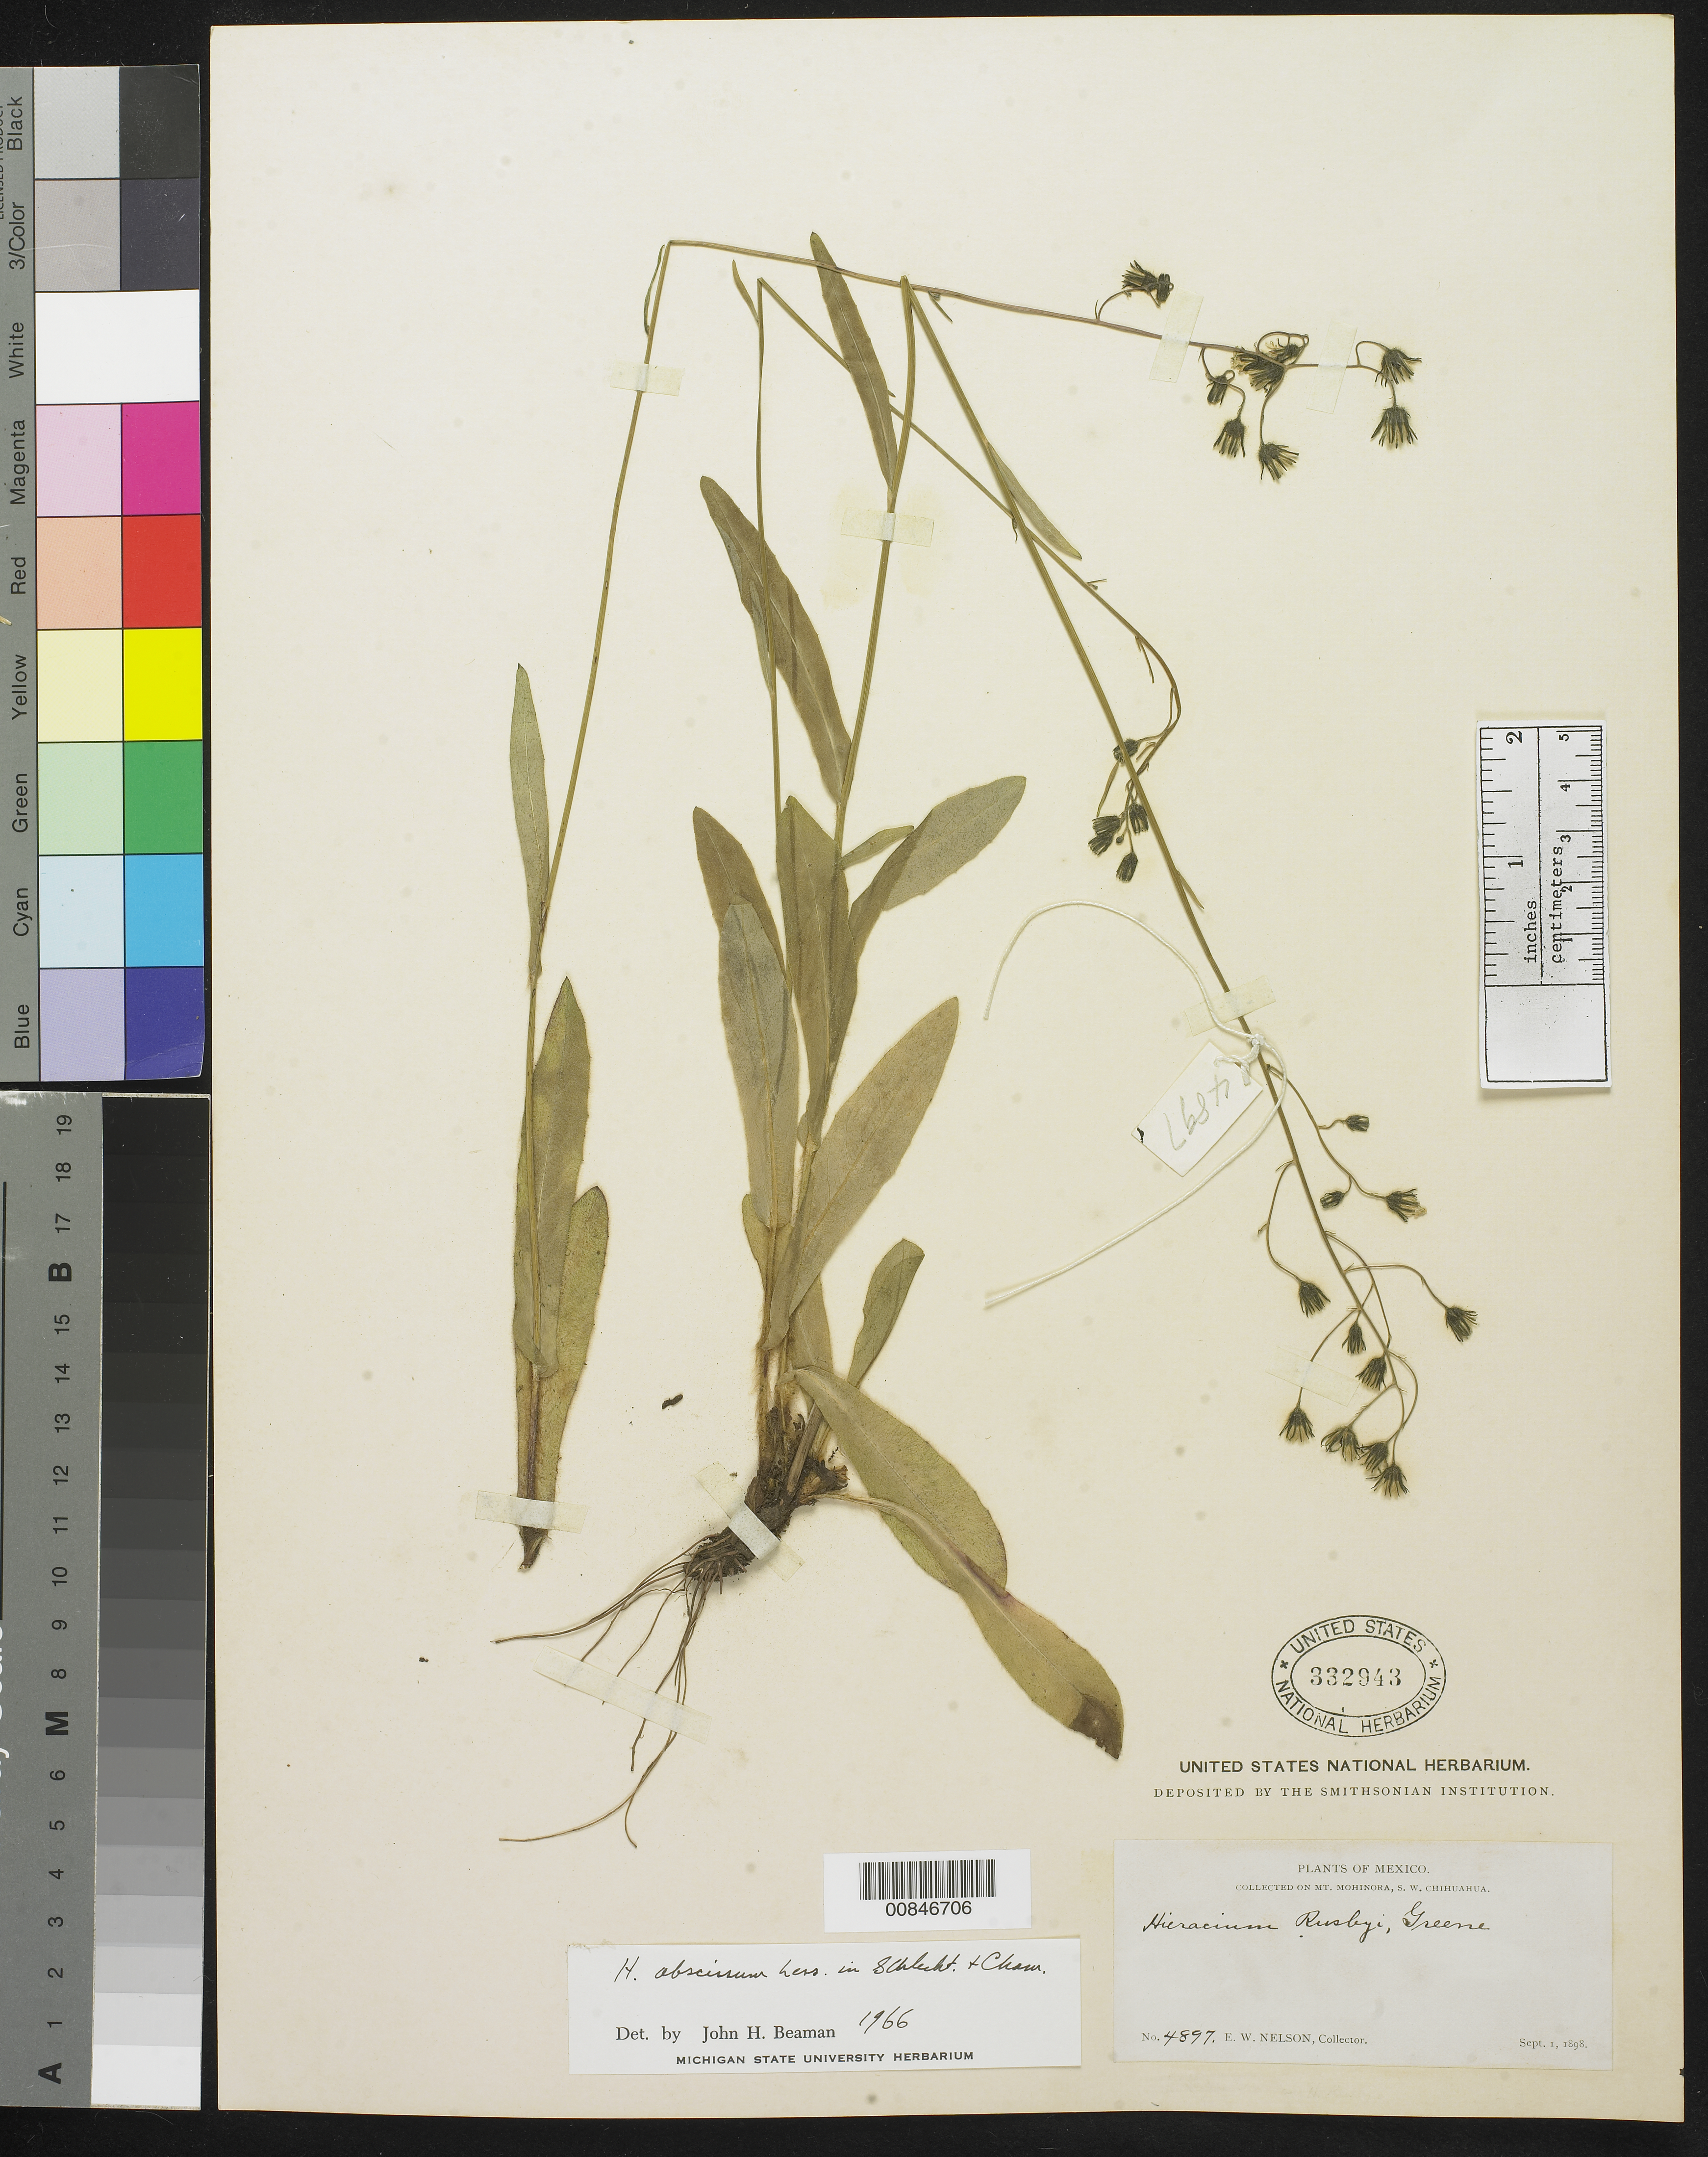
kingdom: Plantae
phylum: Tracheophyta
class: Magnoliopsida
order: Asterales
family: Asteraceae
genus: Hieracium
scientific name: Hieracium abscissum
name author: Less.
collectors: E. W. Nelson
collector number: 4897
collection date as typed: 01 Sep 1898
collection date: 1898-09-01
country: Mexico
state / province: Chihuahua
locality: Mt. Mohinora, S.W. Chihuahua.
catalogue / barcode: US 332943